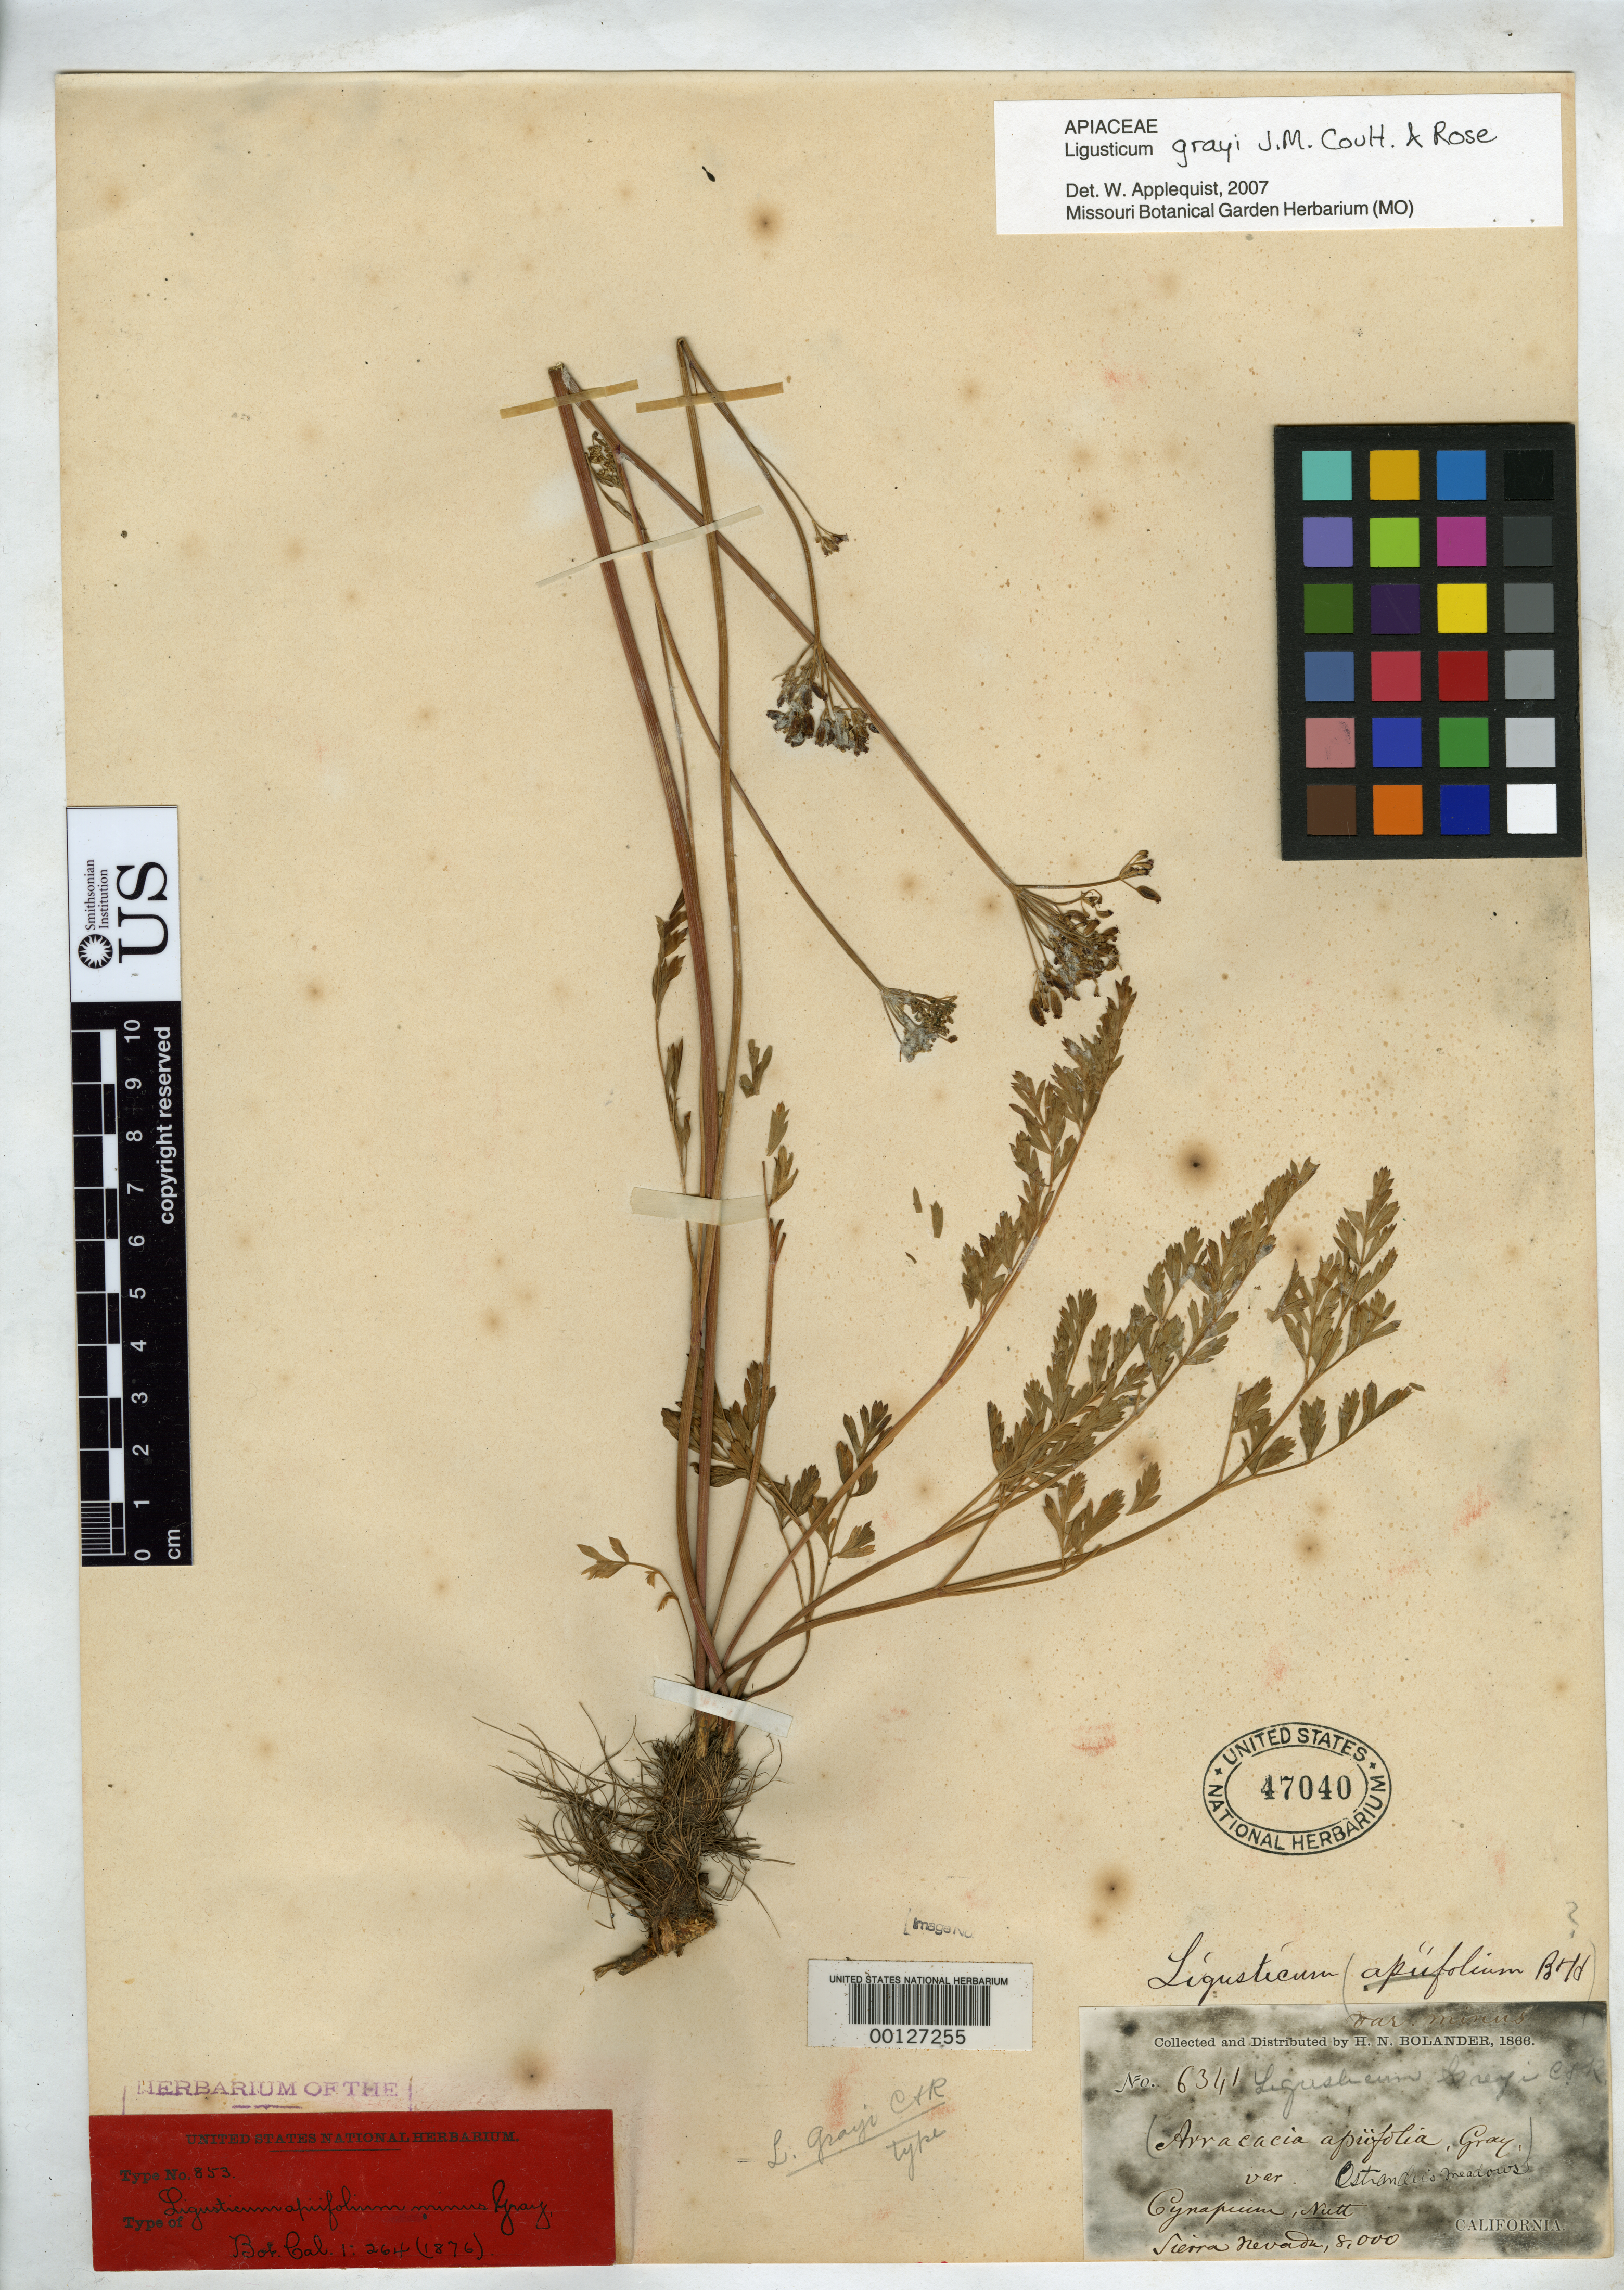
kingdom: Plantae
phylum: Tracheophyta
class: Magnoliopsida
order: Apiales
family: Apiaceae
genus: Ligusticum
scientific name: Ligusticum apiifolium var. minus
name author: A. Gray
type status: Isosyntype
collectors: H. Bolander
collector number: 6341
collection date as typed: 1866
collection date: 1866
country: United States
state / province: California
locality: Ostrander's meadows, Sierra Nevada.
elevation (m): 2438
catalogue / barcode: US 47040